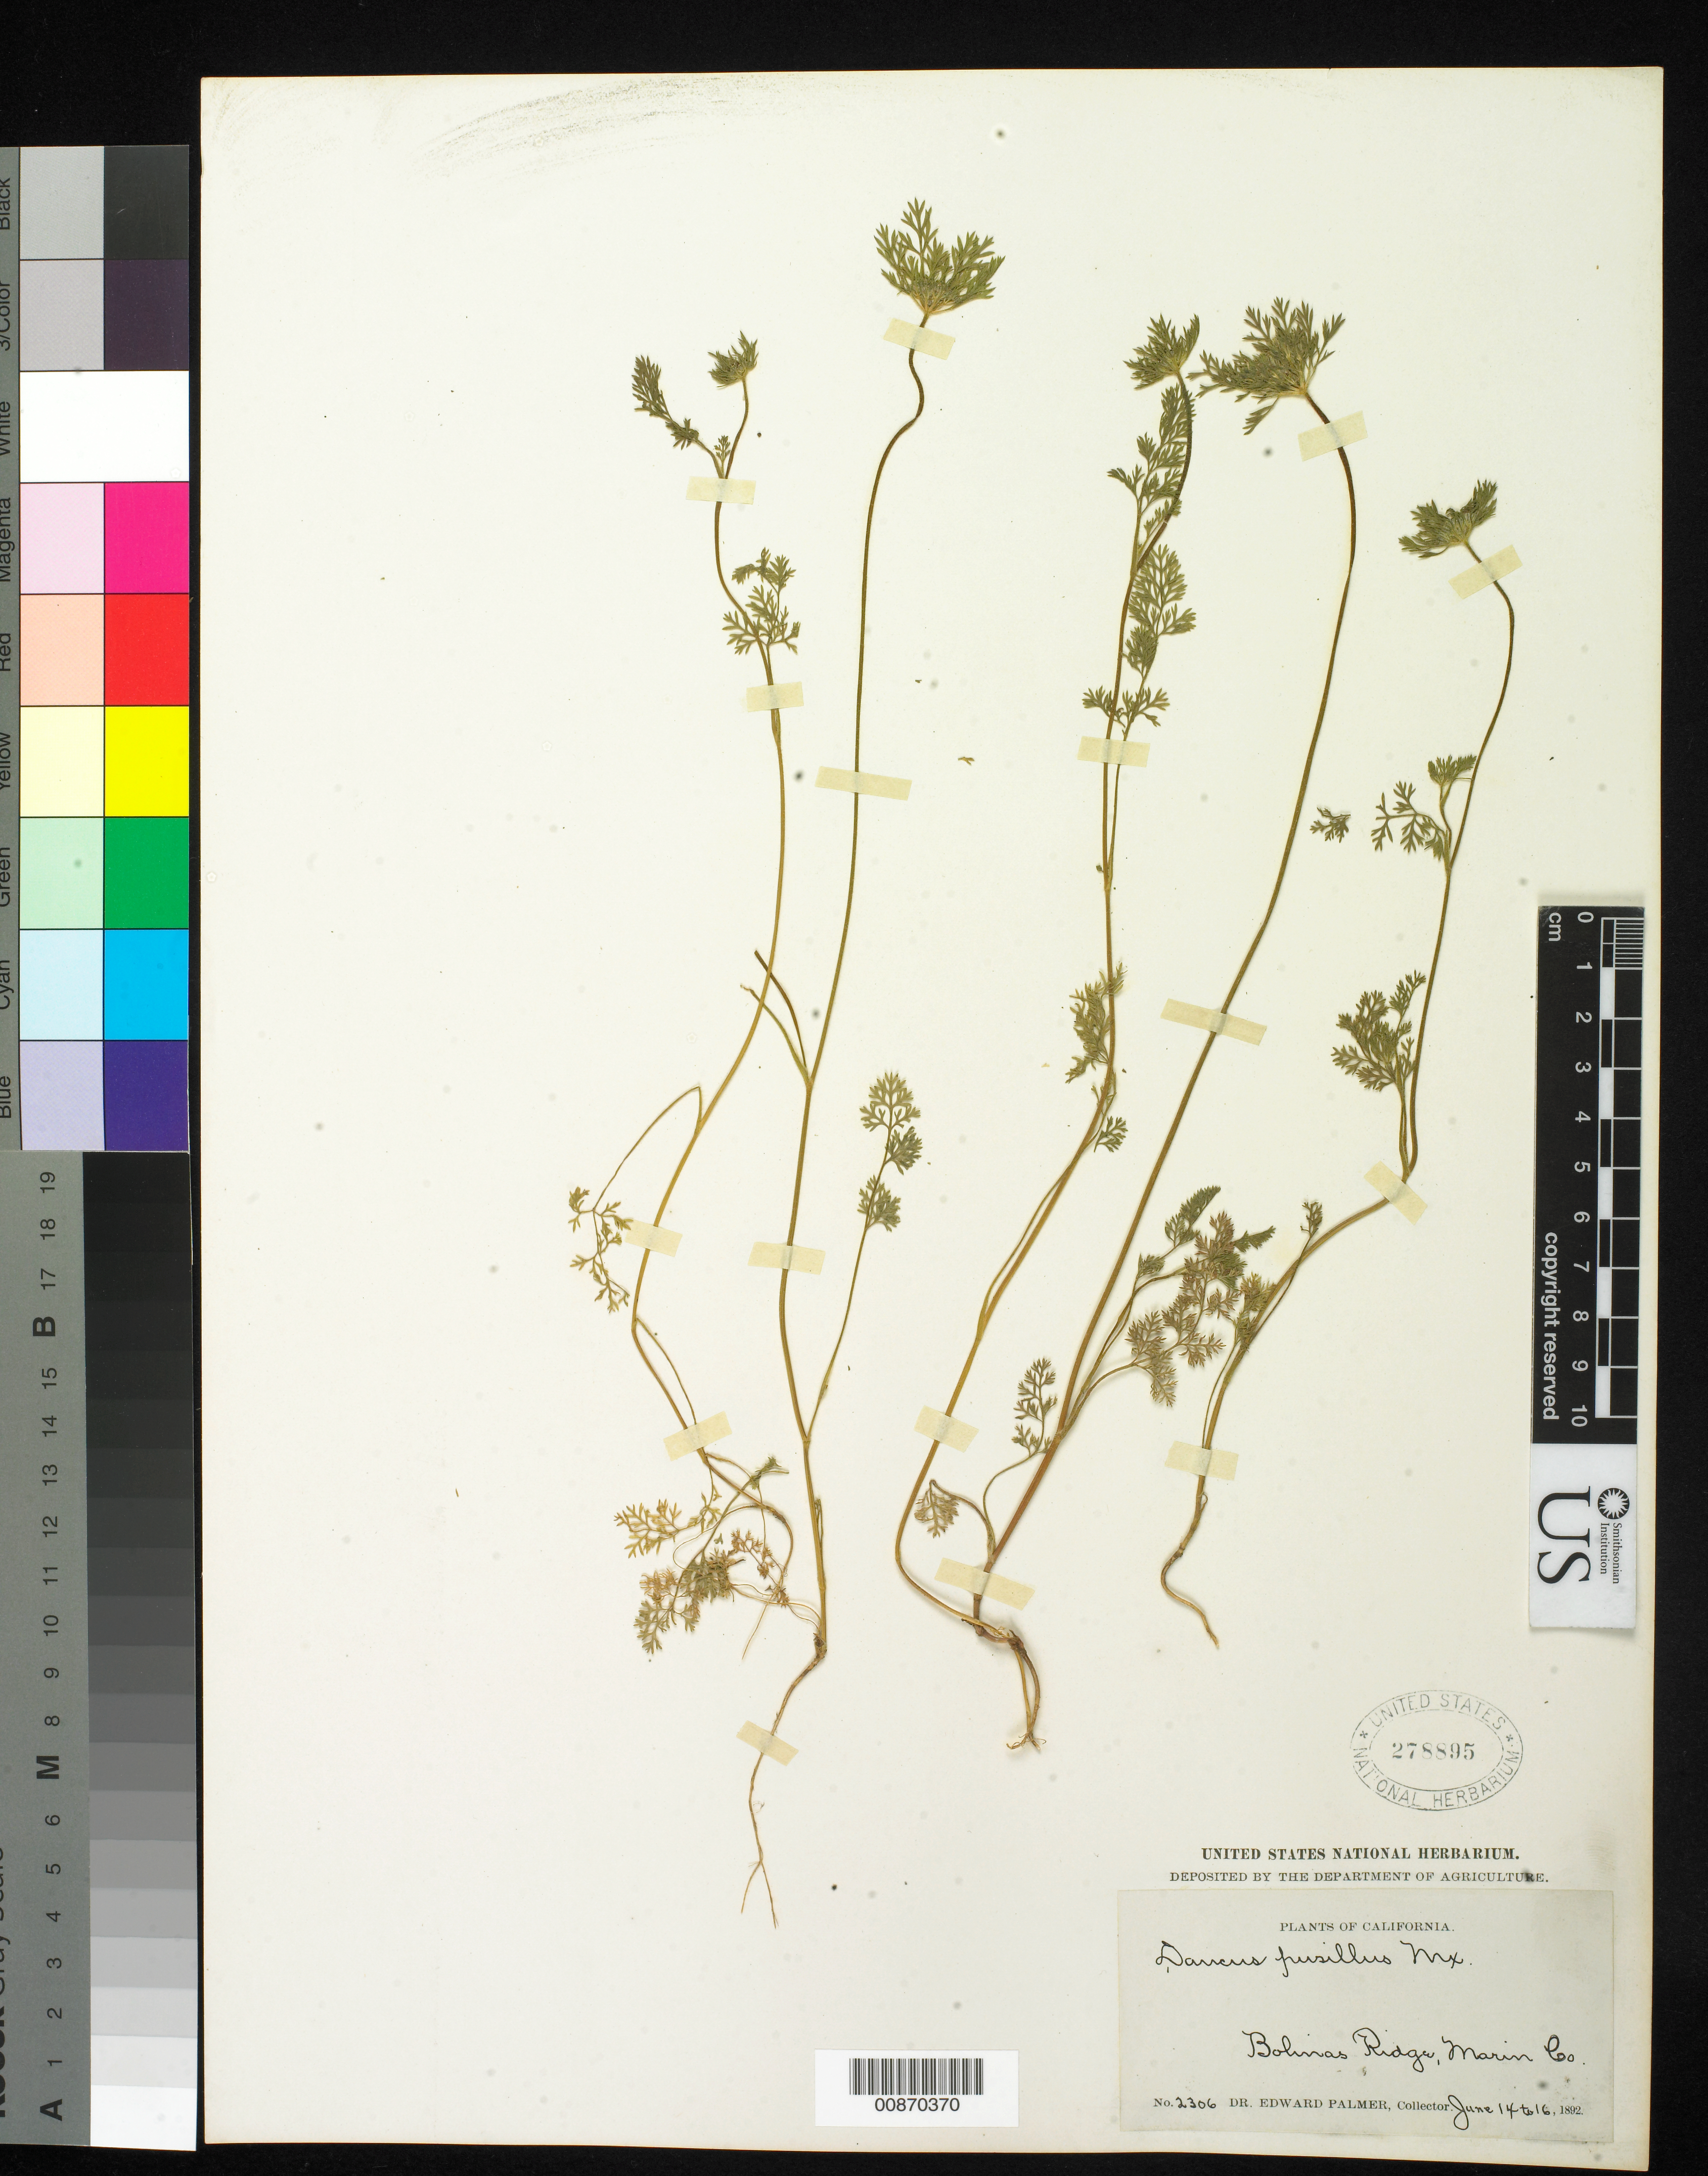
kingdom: Plantae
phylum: Tracheophyta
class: Magnoliopsida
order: Apiales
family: Apiaceae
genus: Daucus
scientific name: Daucus pusillus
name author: Michx.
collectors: E. Palmer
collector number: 2306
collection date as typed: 14 Jun 1892 to 16 Jun 1892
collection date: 1892-06-14/1892-06-16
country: United States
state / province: California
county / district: Marin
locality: Bolinas Ridge, Marin County, California.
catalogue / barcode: US 278895